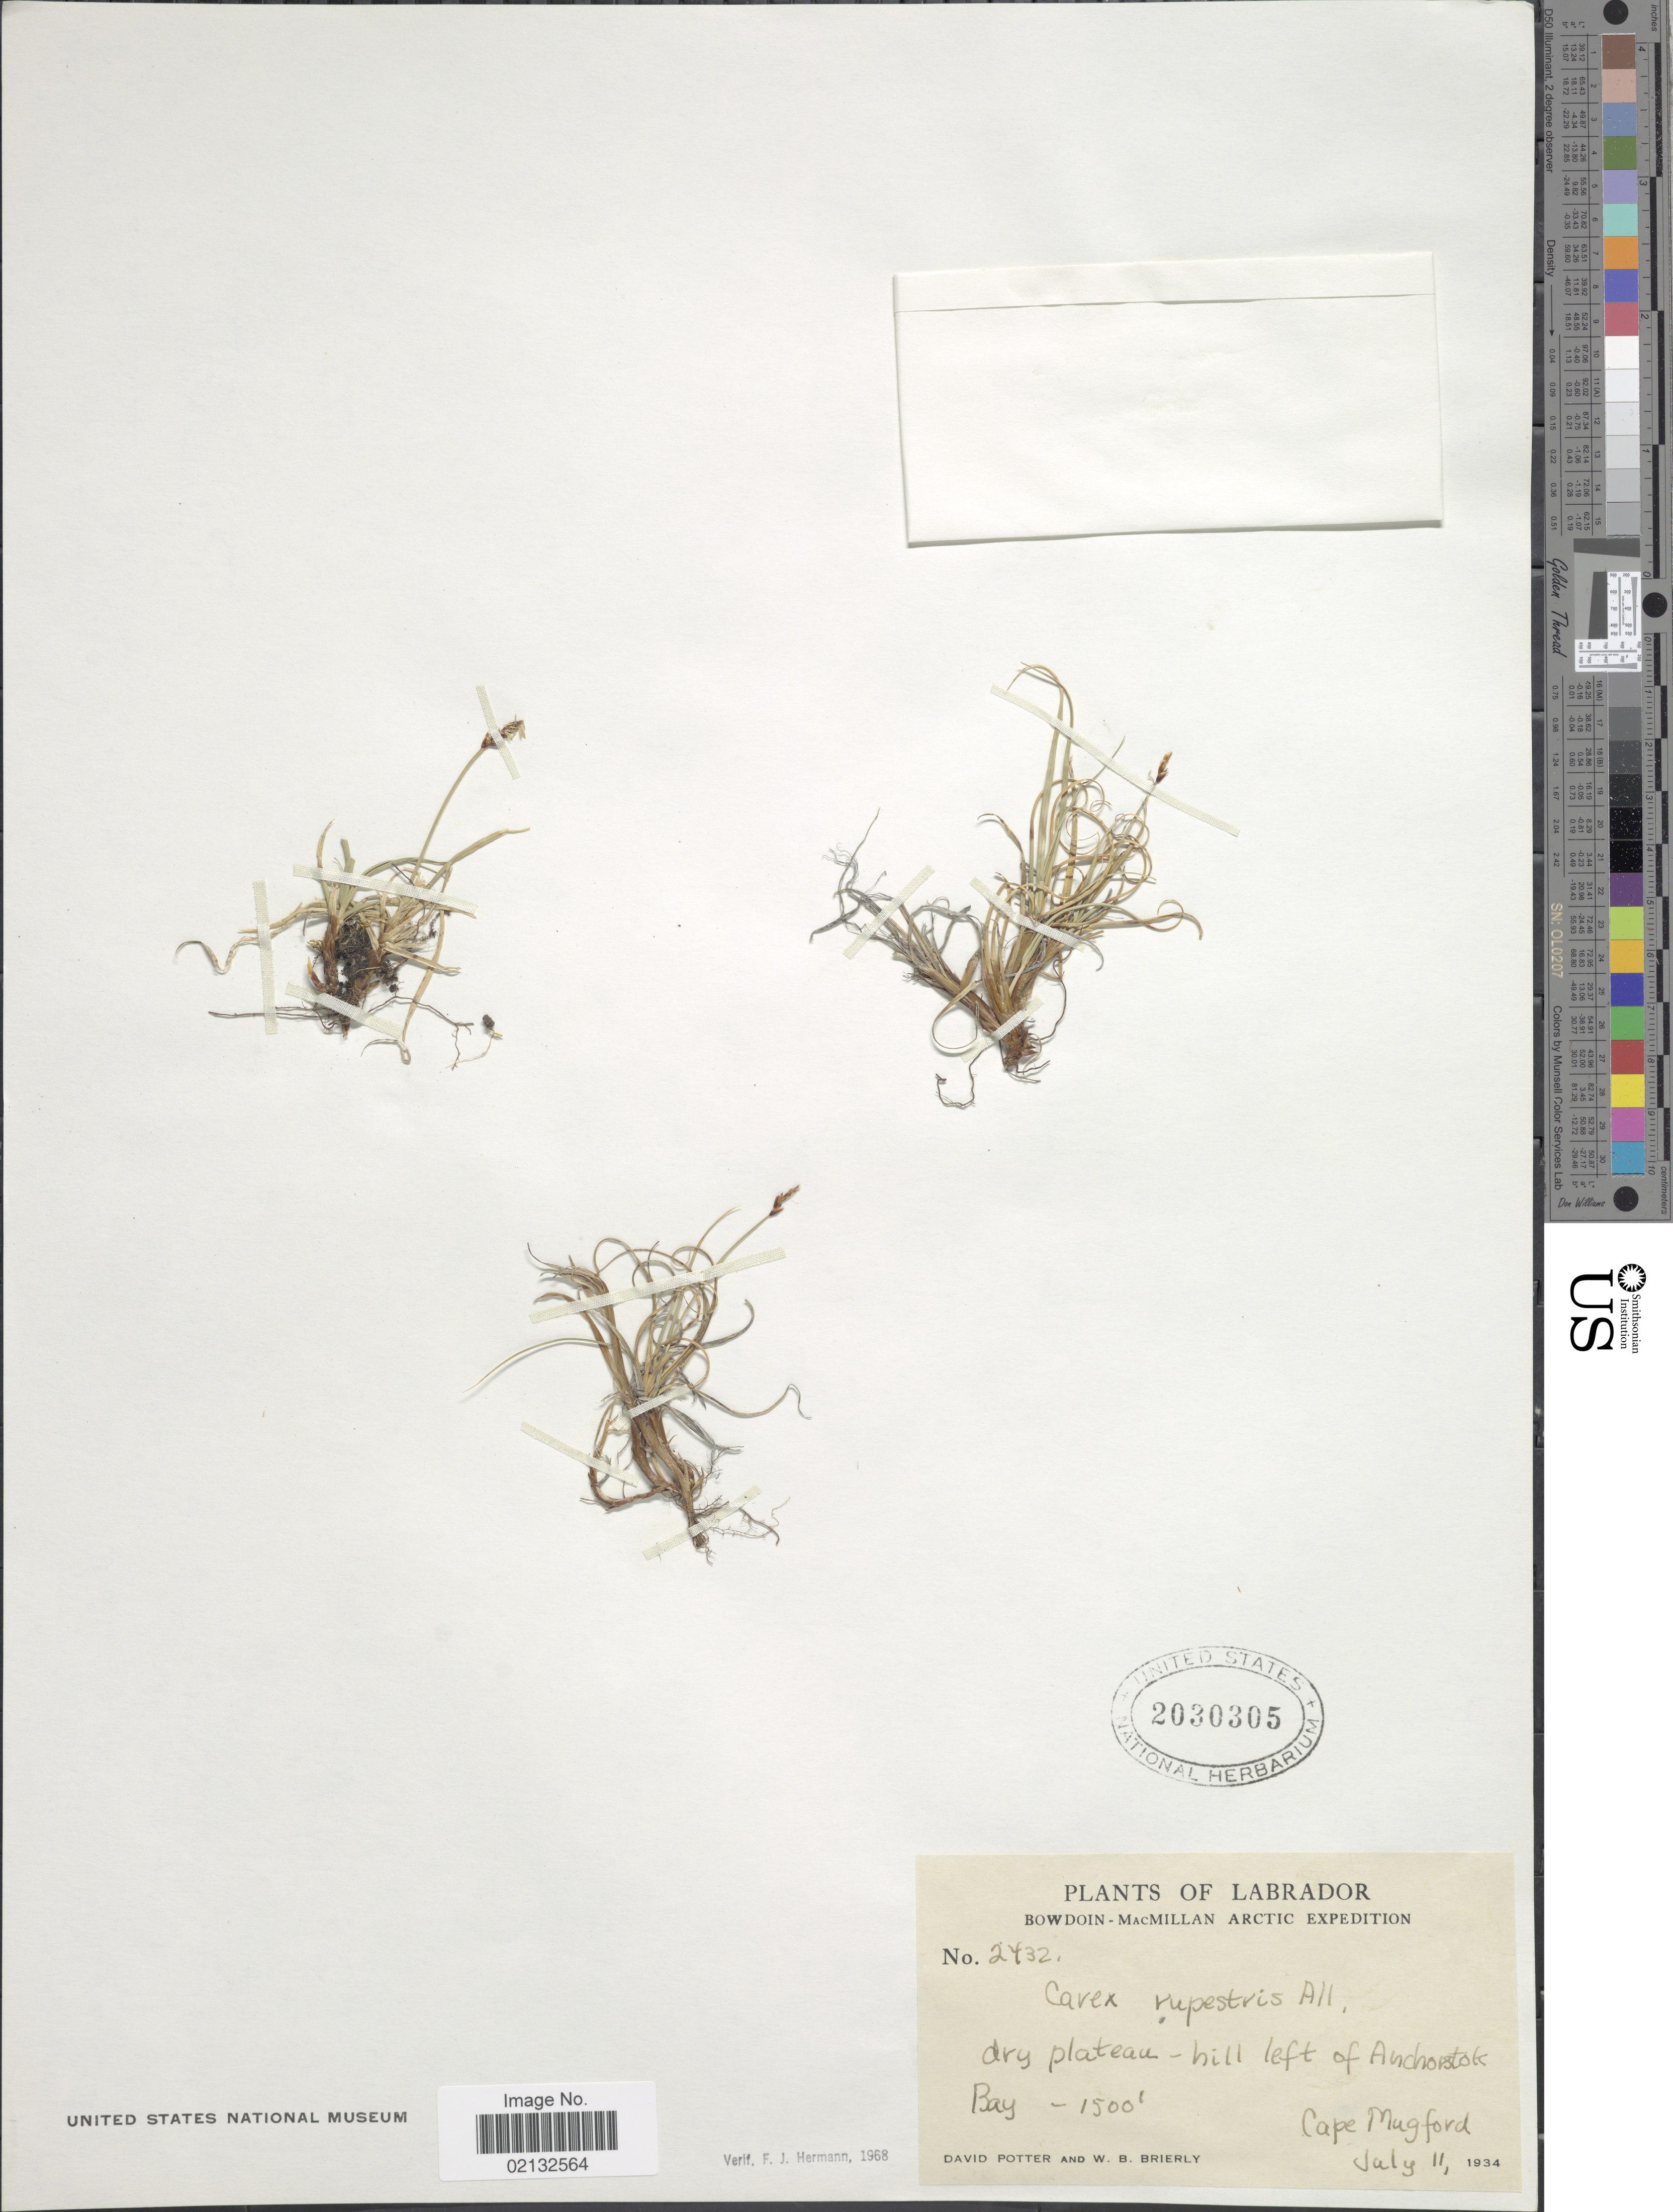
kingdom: Plantae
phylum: Tracheophyta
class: Liliopsida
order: Poales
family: Cyperaceae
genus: Carex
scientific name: Carex rupestris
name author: All.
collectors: D. Potter & W. Brierly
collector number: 2432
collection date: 1934-07-11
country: Canada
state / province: Newfoundland and Labrador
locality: Labrador, hill left of Anchorstok Bay, Cape Mugford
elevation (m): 457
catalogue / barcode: US 2030305